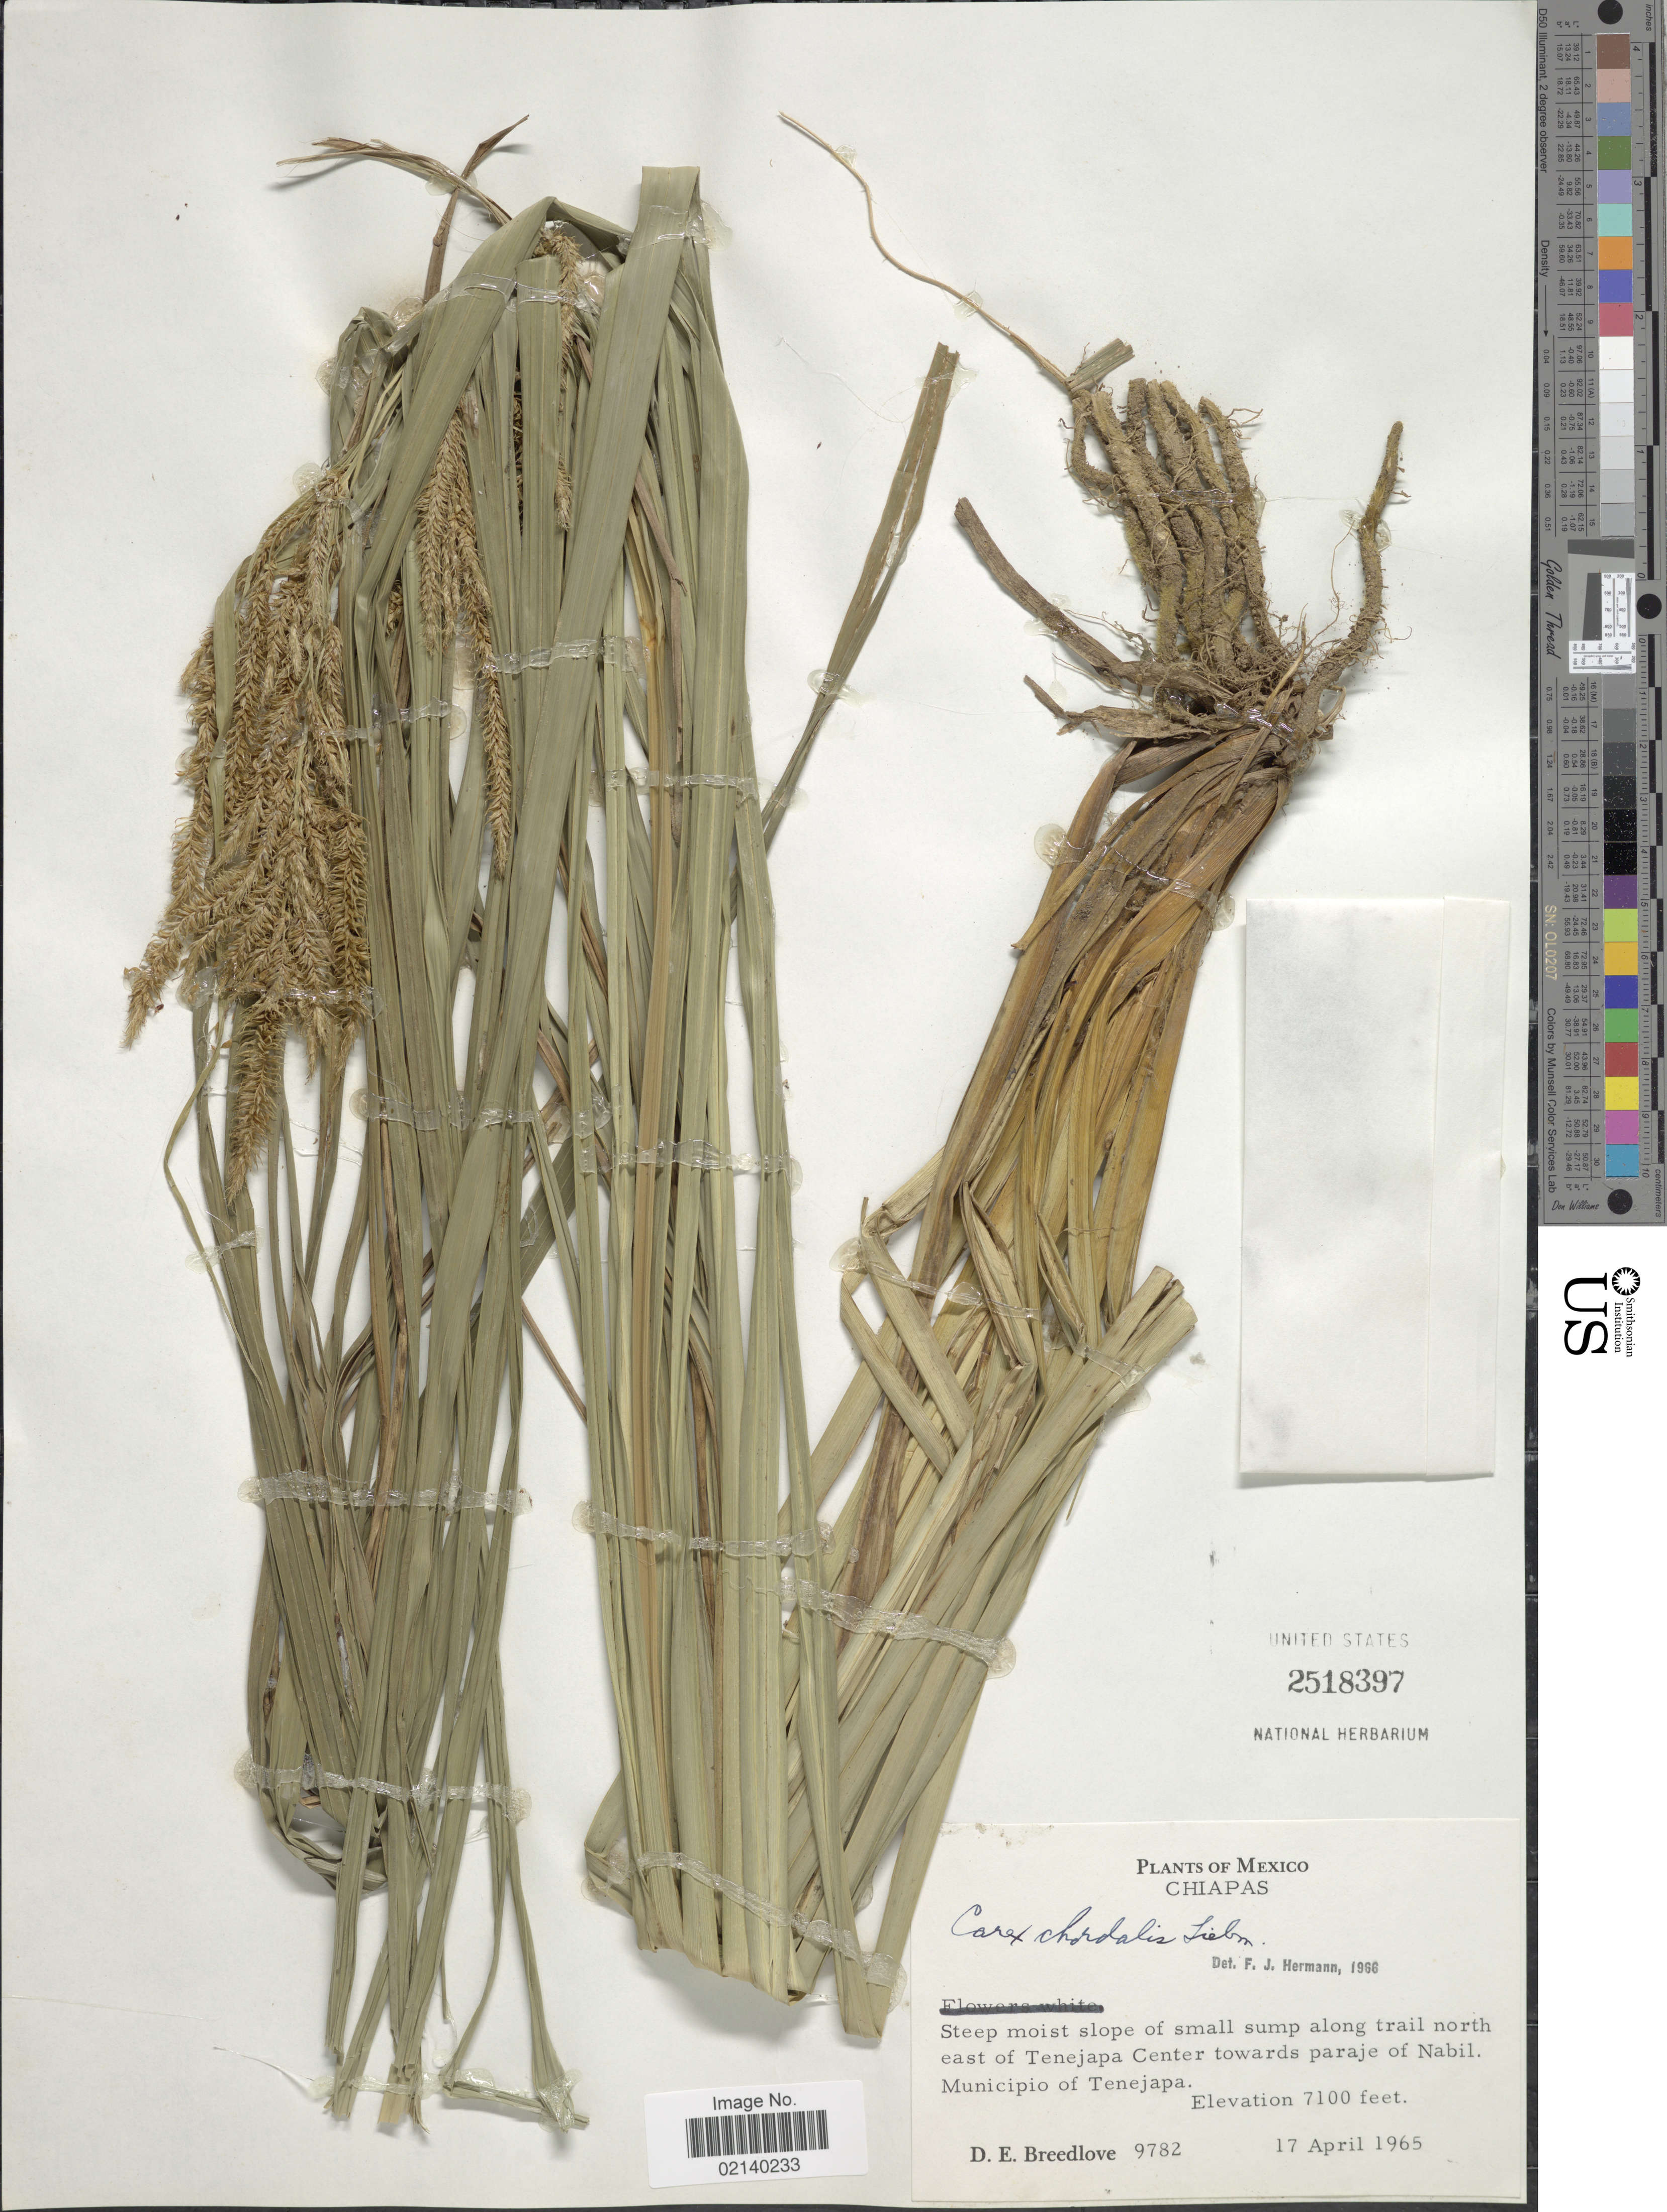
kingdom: Plantae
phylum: Tracheophyta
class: Liliopsida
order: Poales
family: Cyperaceae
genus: Carex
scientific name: Carex chordalis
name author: Liebm.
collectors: D. E. Breedlove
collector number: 9782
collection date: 1965-04-17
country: Mexico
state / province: Chiapas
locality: Along trail north east of Tenejapa Center towards paraje of Nabil. Municipio of Tenejapa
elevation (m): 2164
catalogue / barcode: US 2518397